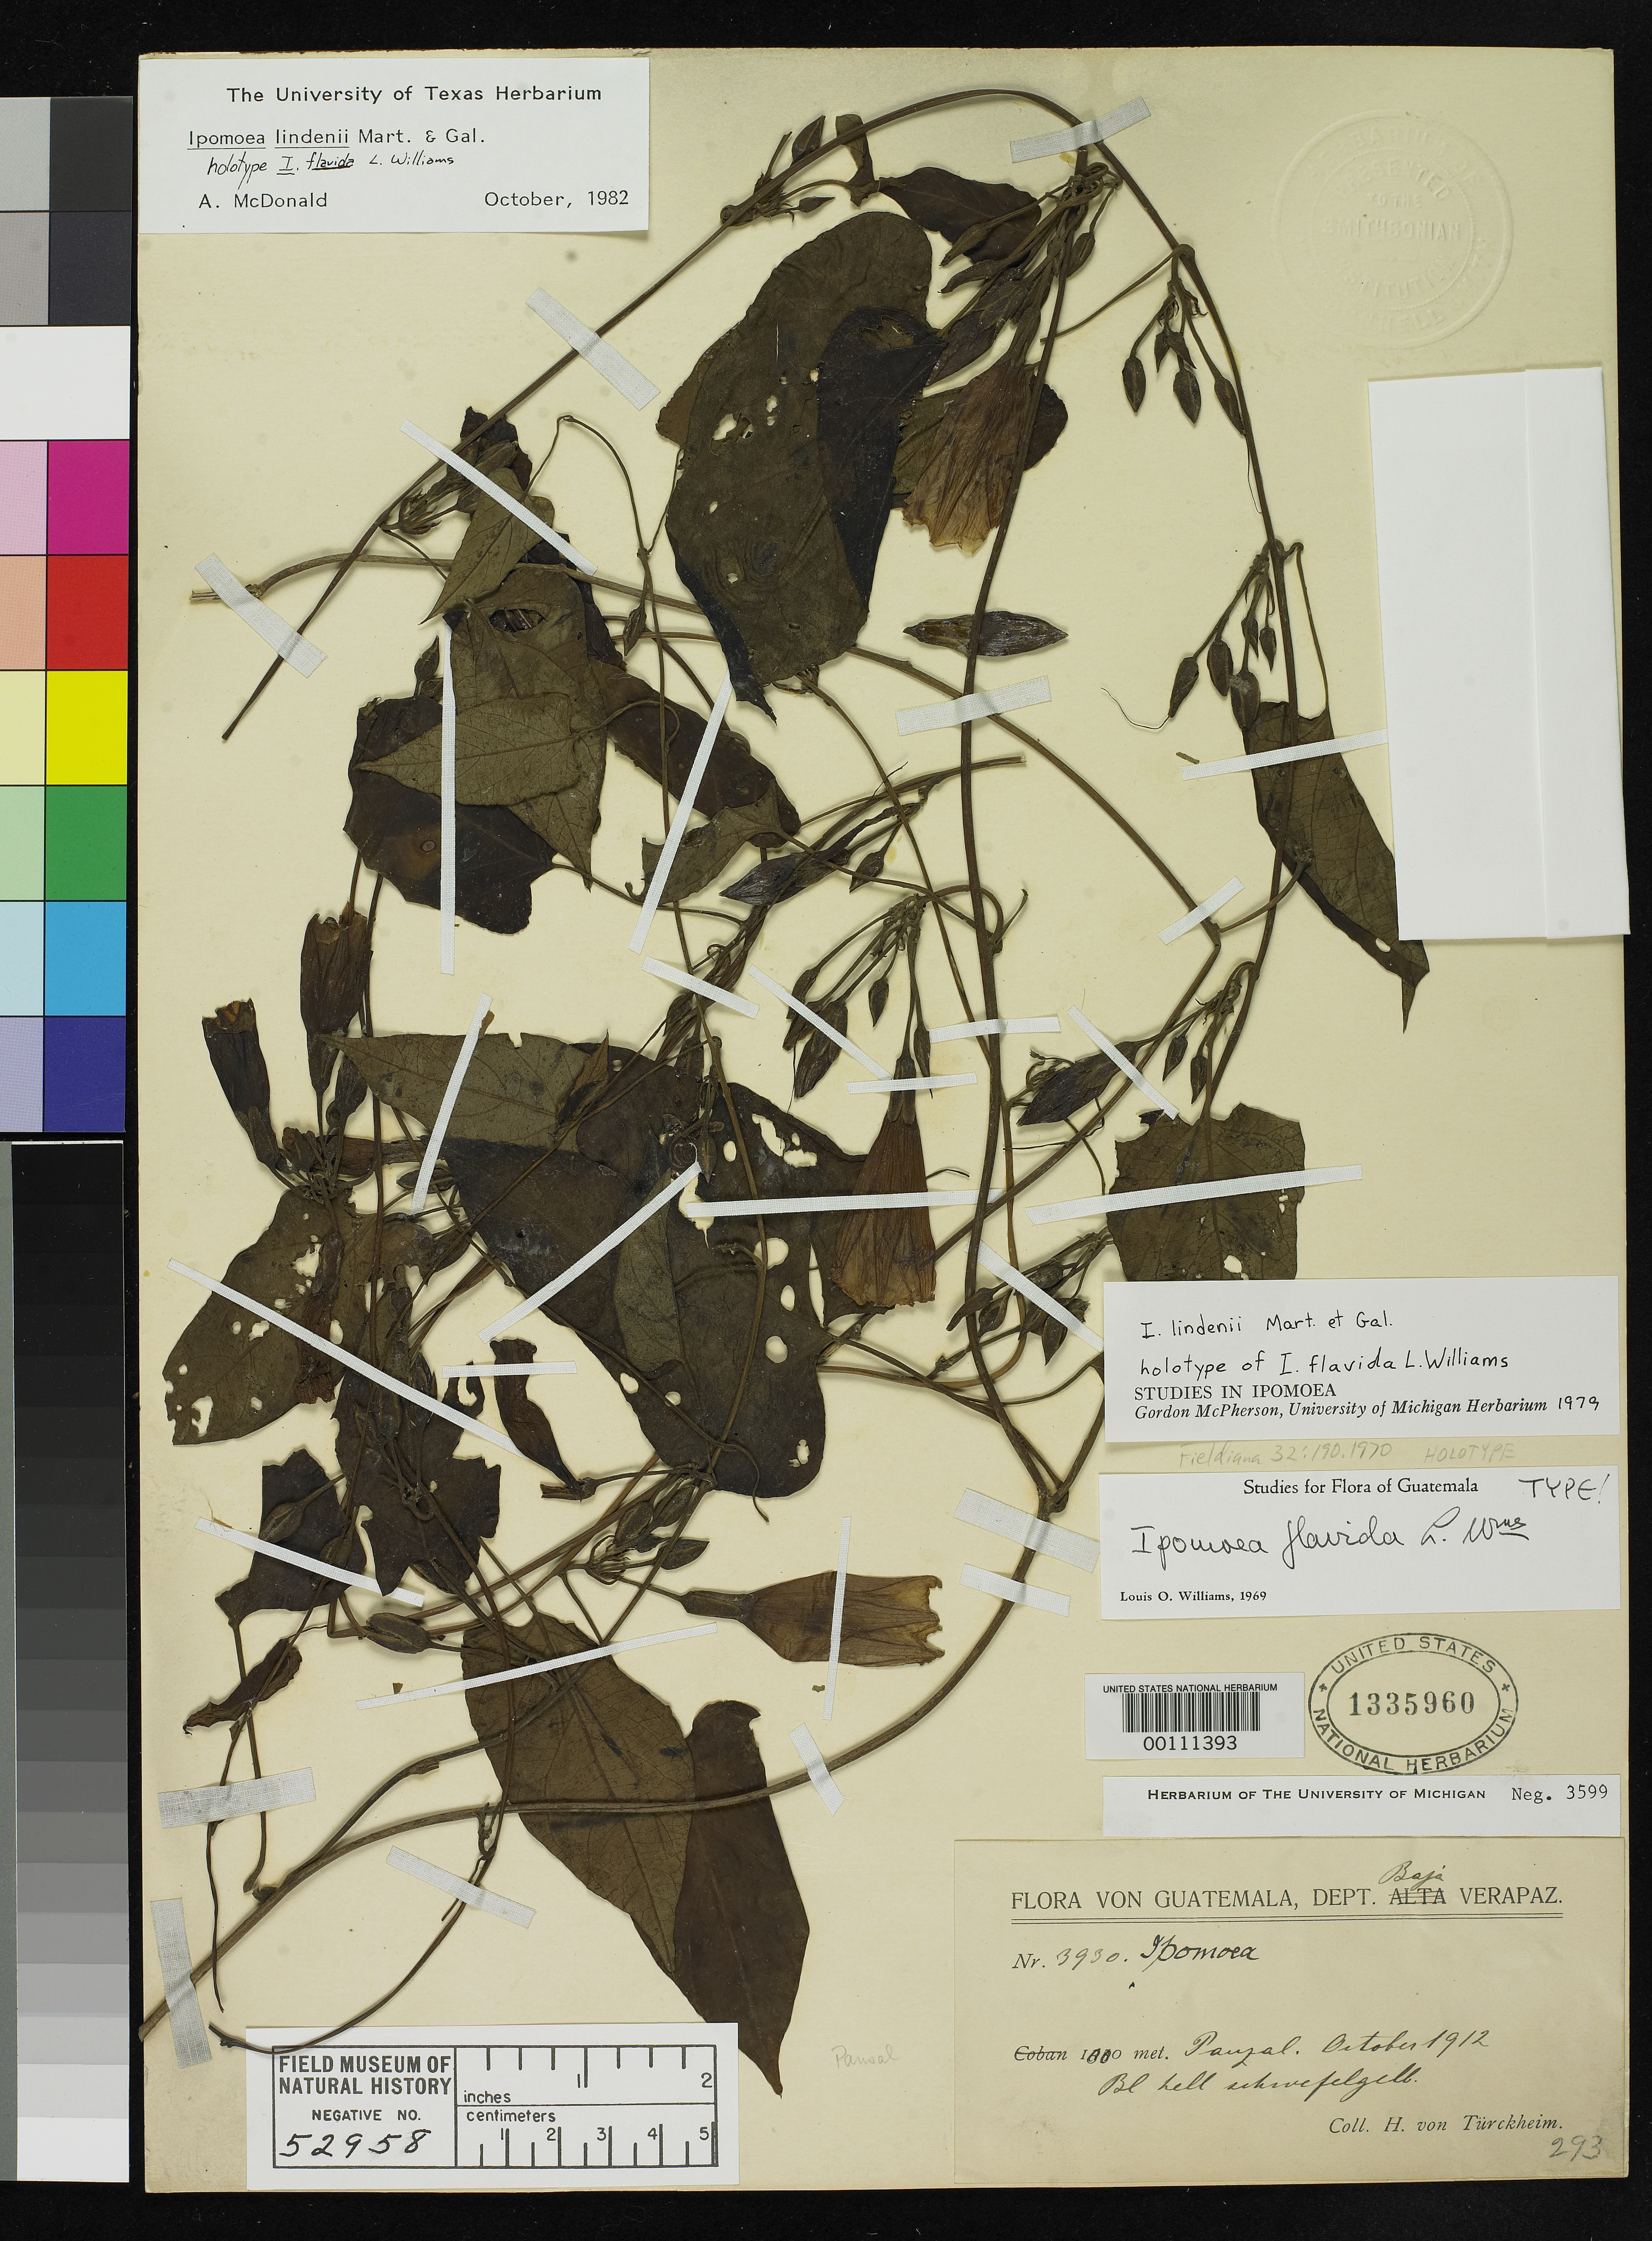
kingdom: Plantae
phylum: Tracheophyta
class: Magnoliopsida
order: Solanales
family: Convolvulaceae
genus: Ipomoea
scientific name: Ipomoea flavida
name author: L.O. Williams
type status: Holotype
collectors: H. von Türckheim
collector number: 3930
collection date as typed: Oct 1912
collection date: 1912-10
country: Guatemala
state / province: Baja Verapaz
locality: Panzal.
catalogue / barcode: US 1335960